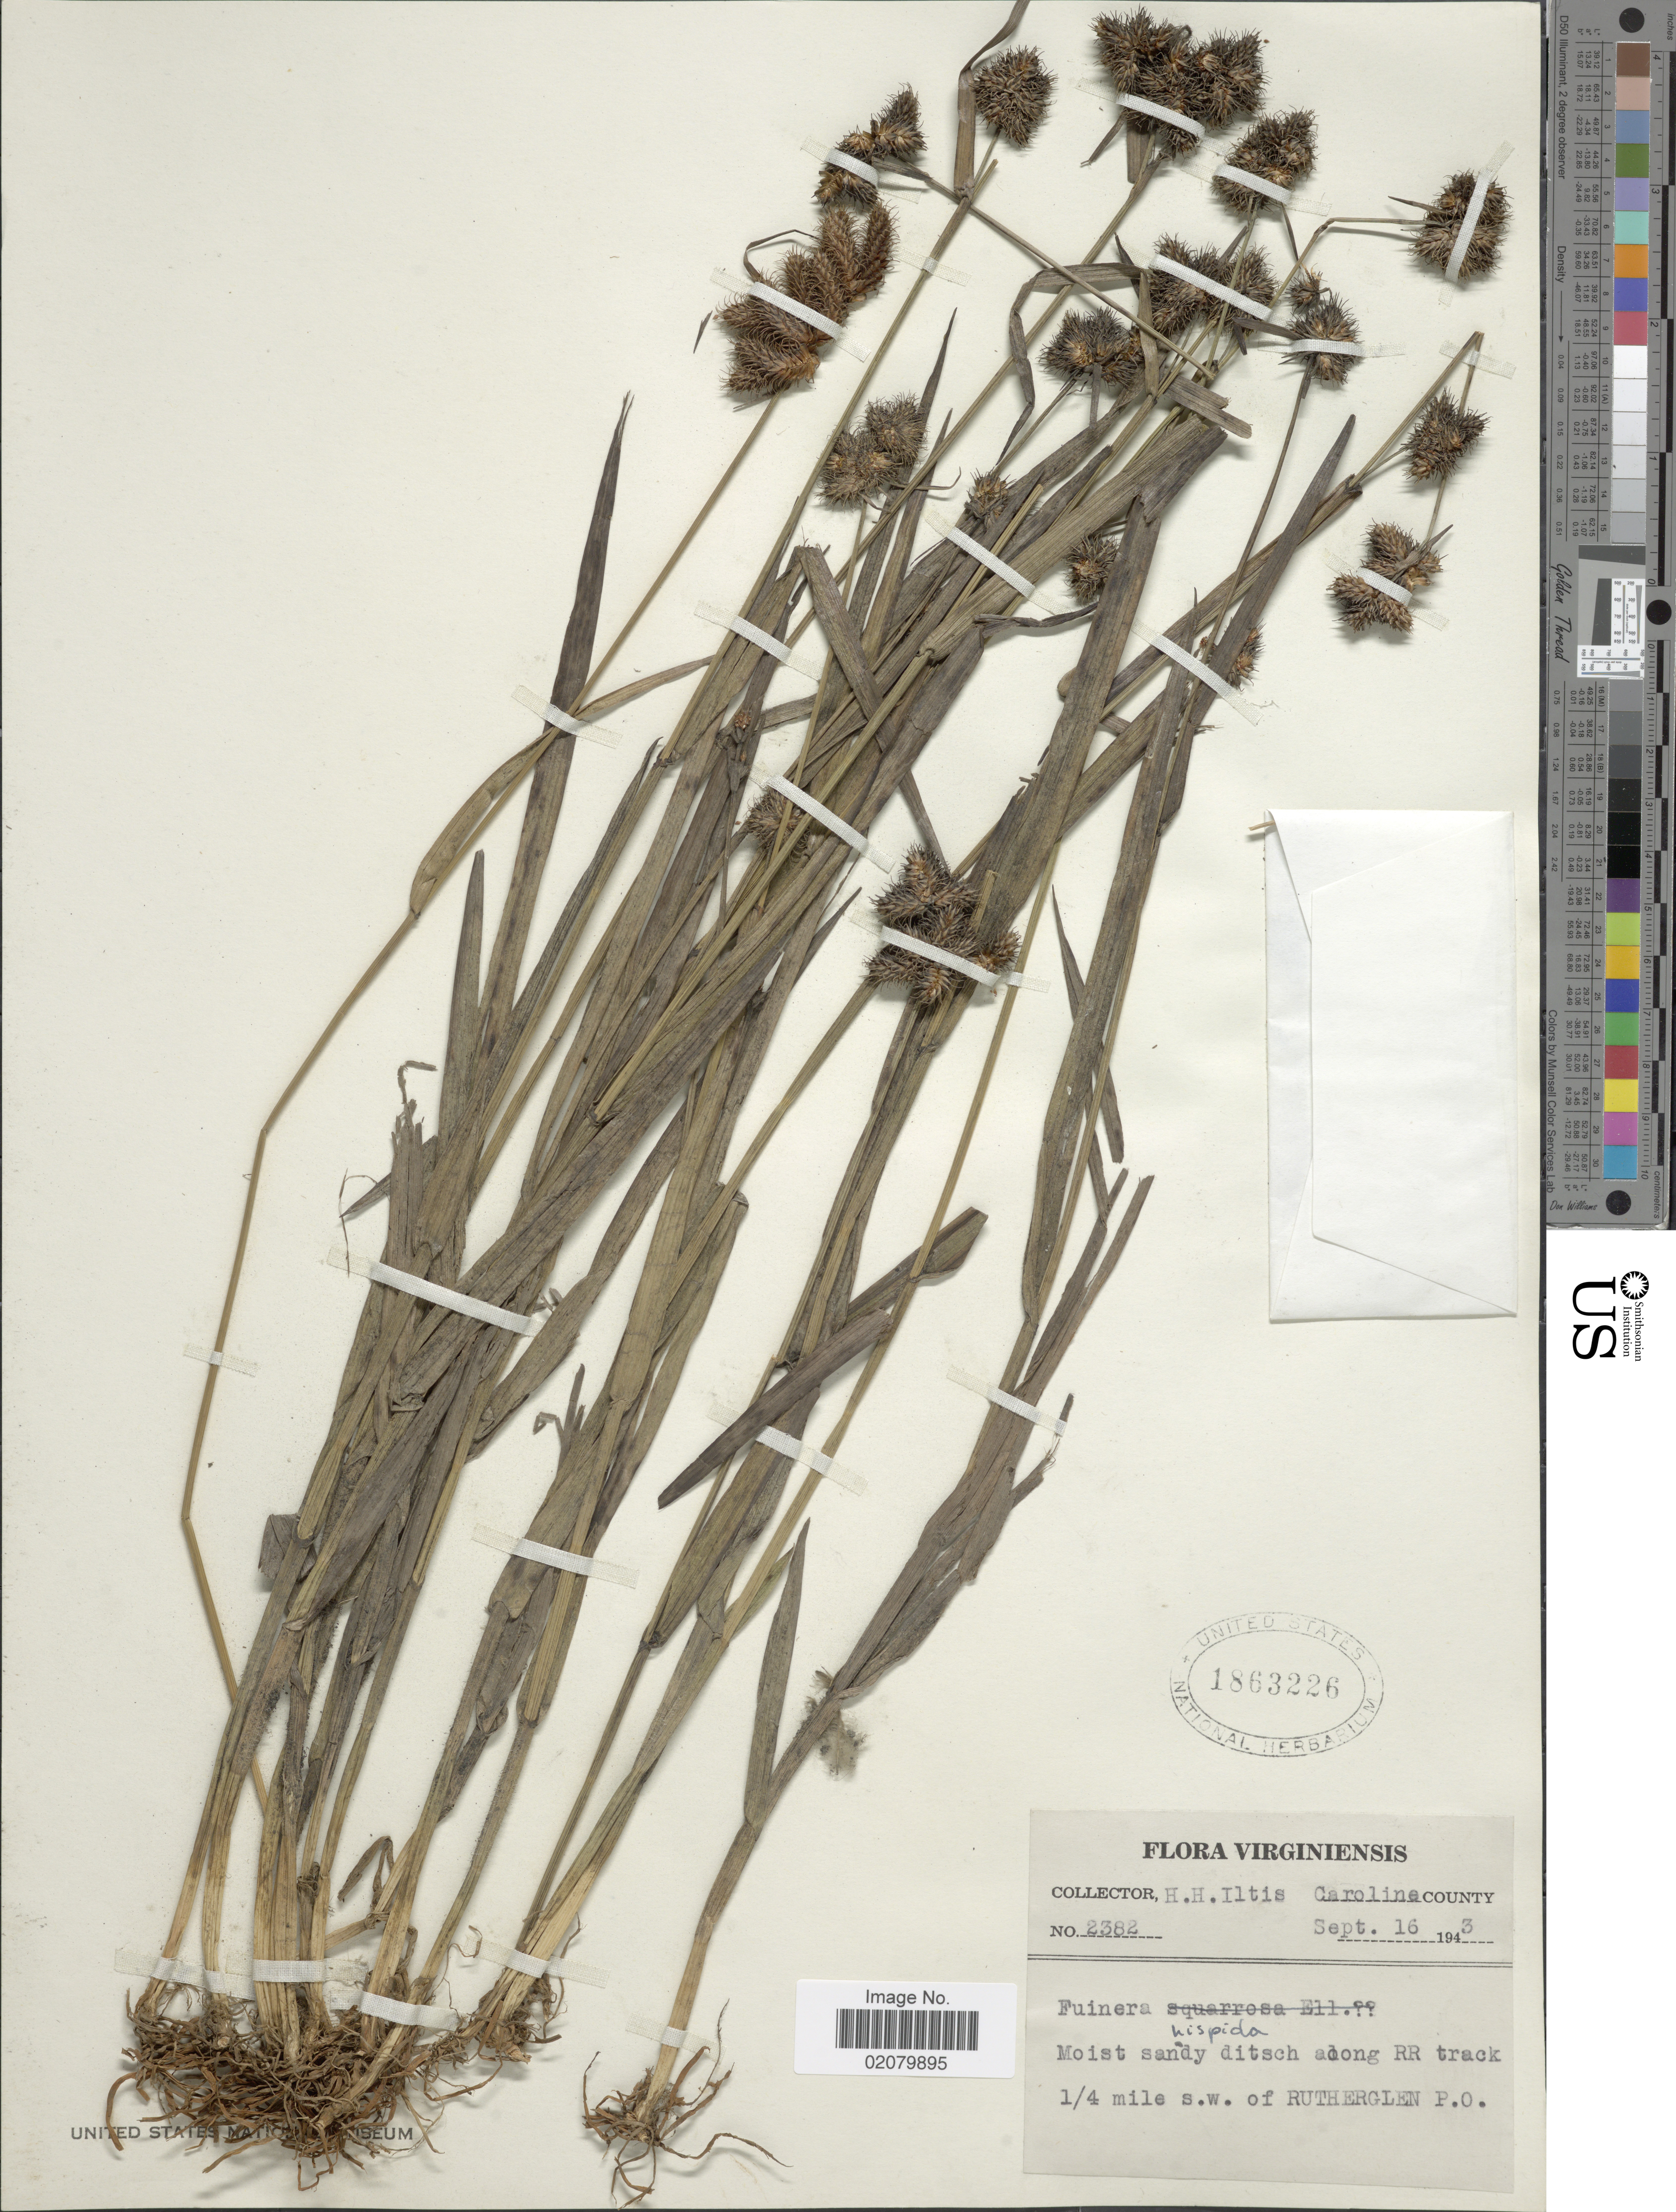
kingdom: Plantae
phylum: Tracheophyta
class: Liliopsida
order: Poales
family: Cyperaceae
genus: Fuirena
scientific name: Fuirena squarrosa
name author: Michx.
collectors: H. H. Iltis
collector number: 2382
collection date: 1943-09-16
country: United States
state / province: Virginia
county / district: Caroline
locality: Caroline County, along RR track, 1/4 mile s.w. of Rutherglen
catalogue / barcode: US 1863226